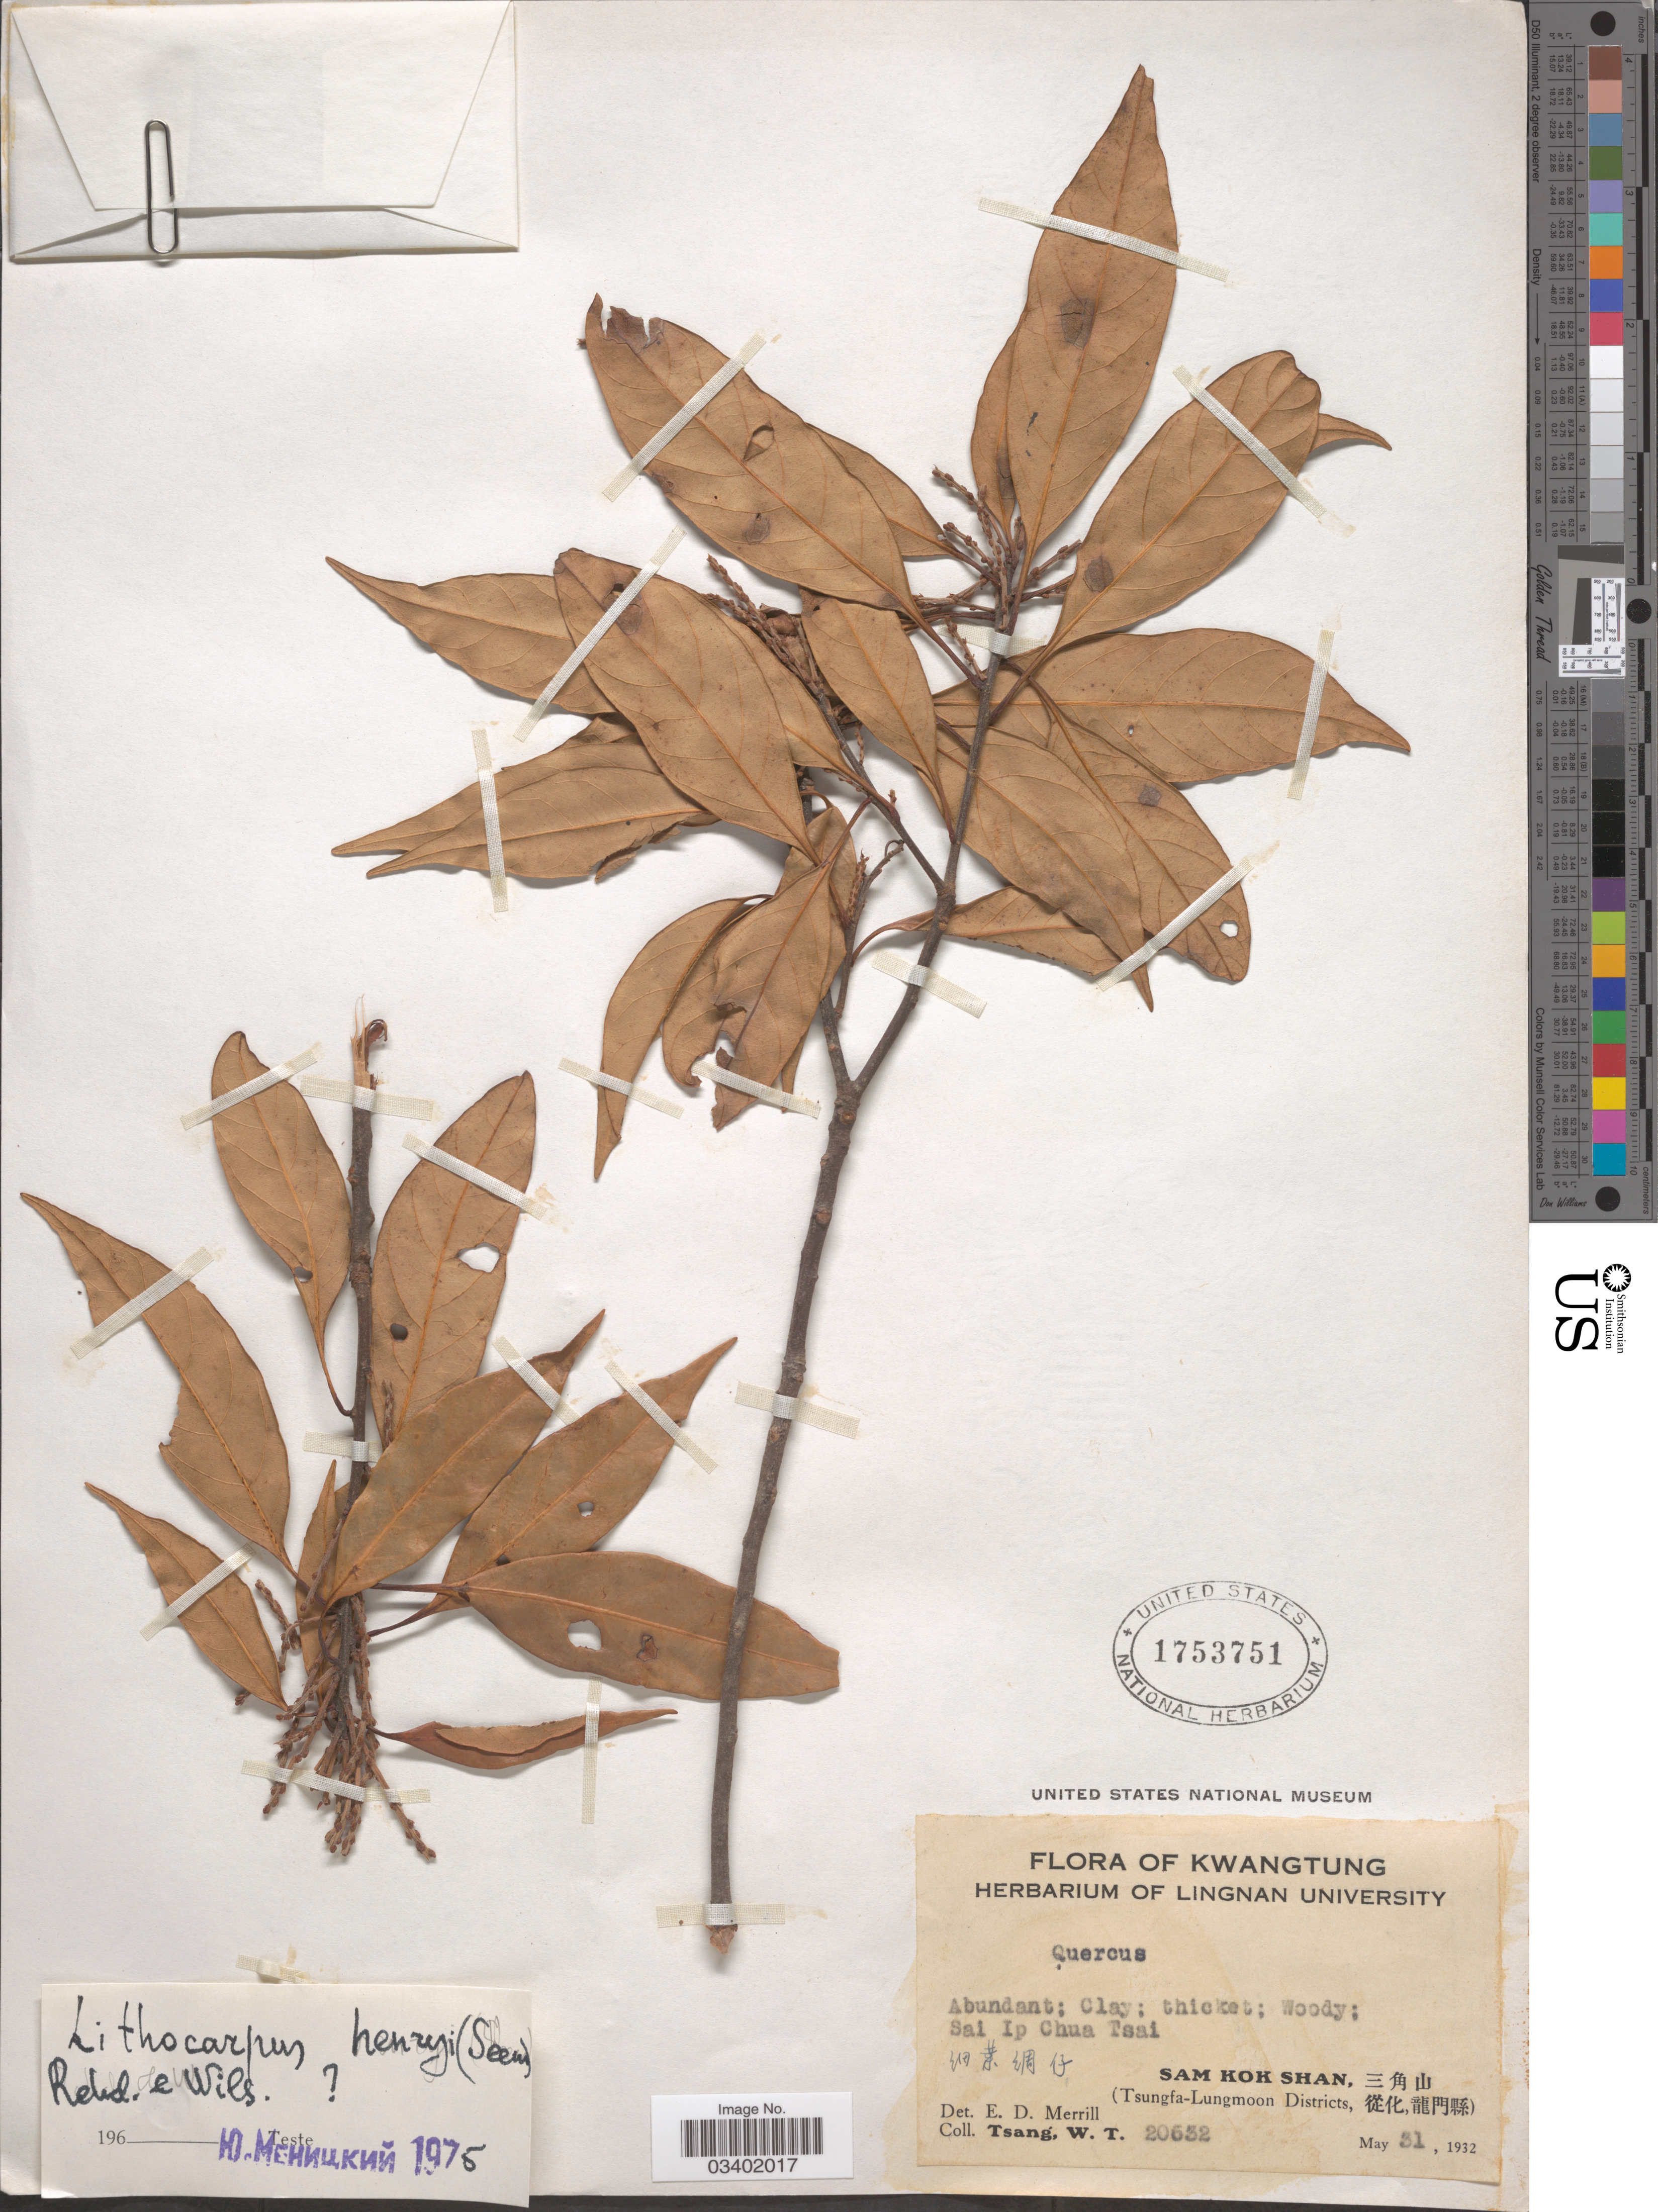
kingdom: Plantae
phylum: Tracheophyta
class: Magnoliopsida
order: Fagales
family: Fagaceae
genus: Lithocarpus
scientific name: Lithocarpus henryi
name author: Rehder & E.H. Wilson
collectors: W. T. Tsang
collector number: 20632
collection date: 1932-05-31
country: China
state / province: Guangdong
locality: Kwangtung. Sai Ip Chua Tsai. X. Sam Kok Shan, X. (Tsungfa-Lungmoon Districts, X).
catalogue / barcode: US 1753751